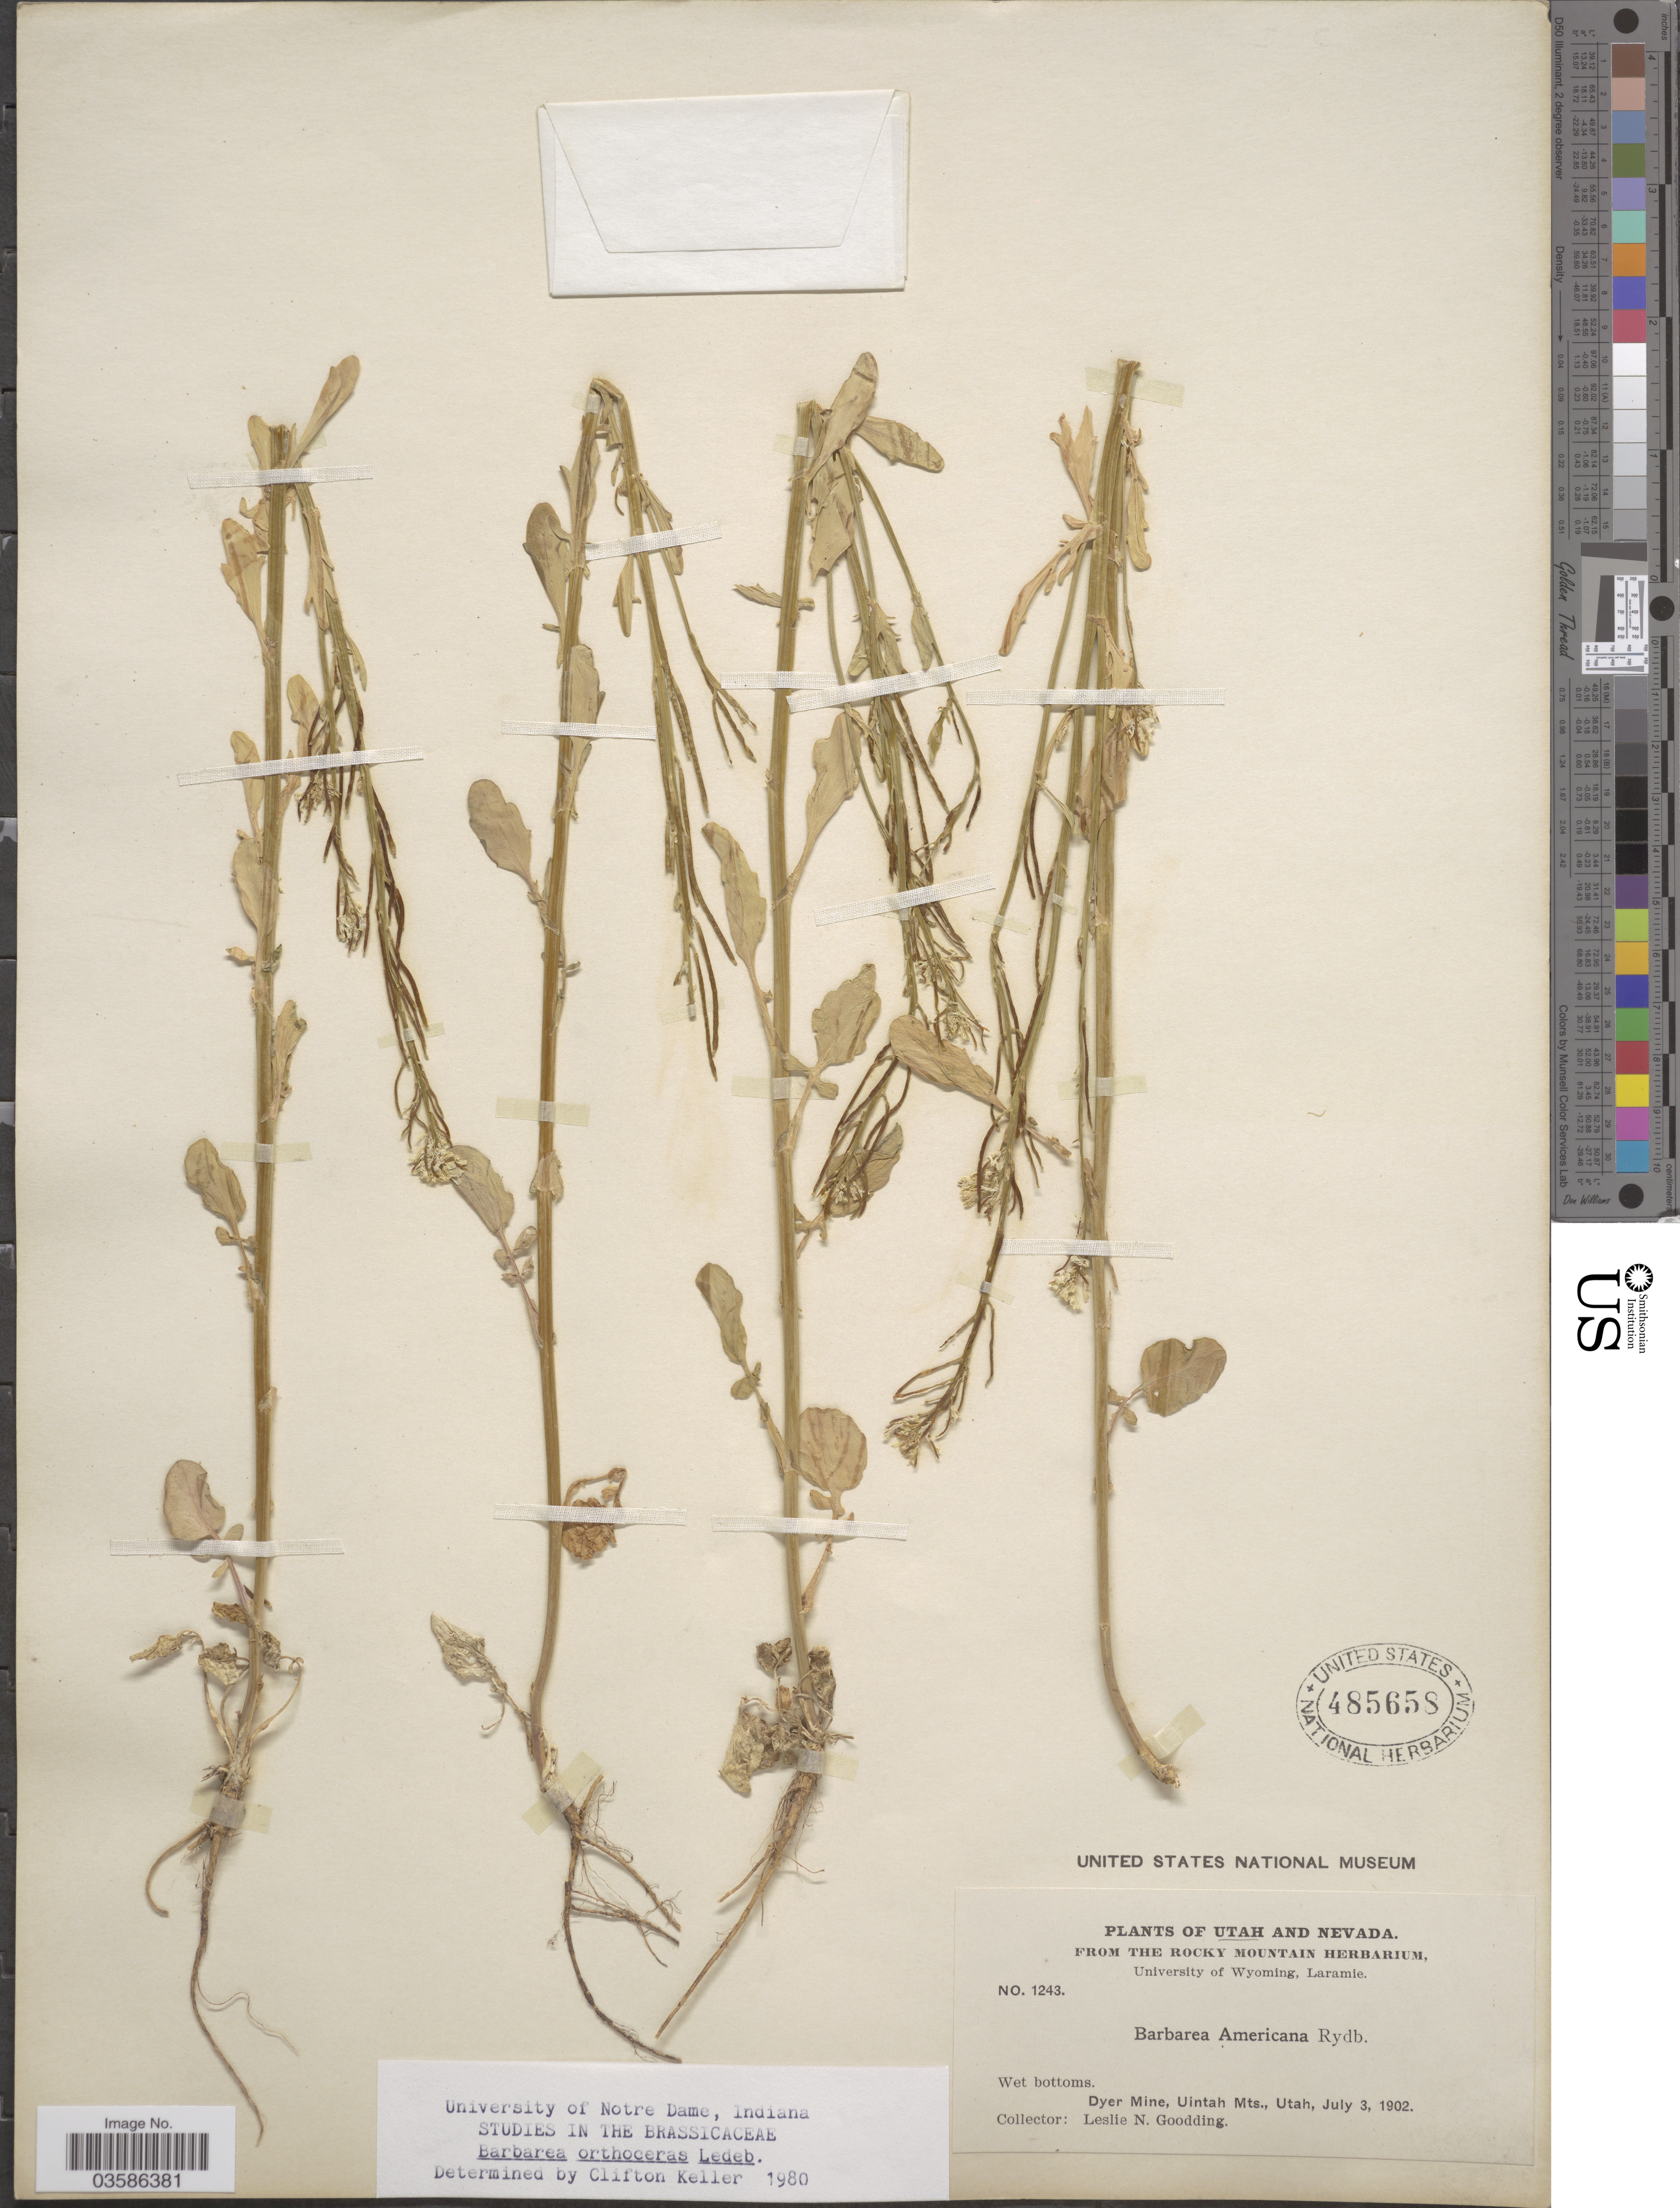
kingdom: Plantae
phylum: Tracheophyta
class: Magnoliopsida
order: Brassicales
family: Brassicaceae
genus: Barbarea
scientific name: Barbarea orthoceras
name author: Ledeb.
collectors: L. N. Goodding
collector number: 1243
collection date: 1902-07-03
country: United States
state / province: Utah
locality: Dyer Mine, Uintah Mts.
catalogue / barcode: US 485658